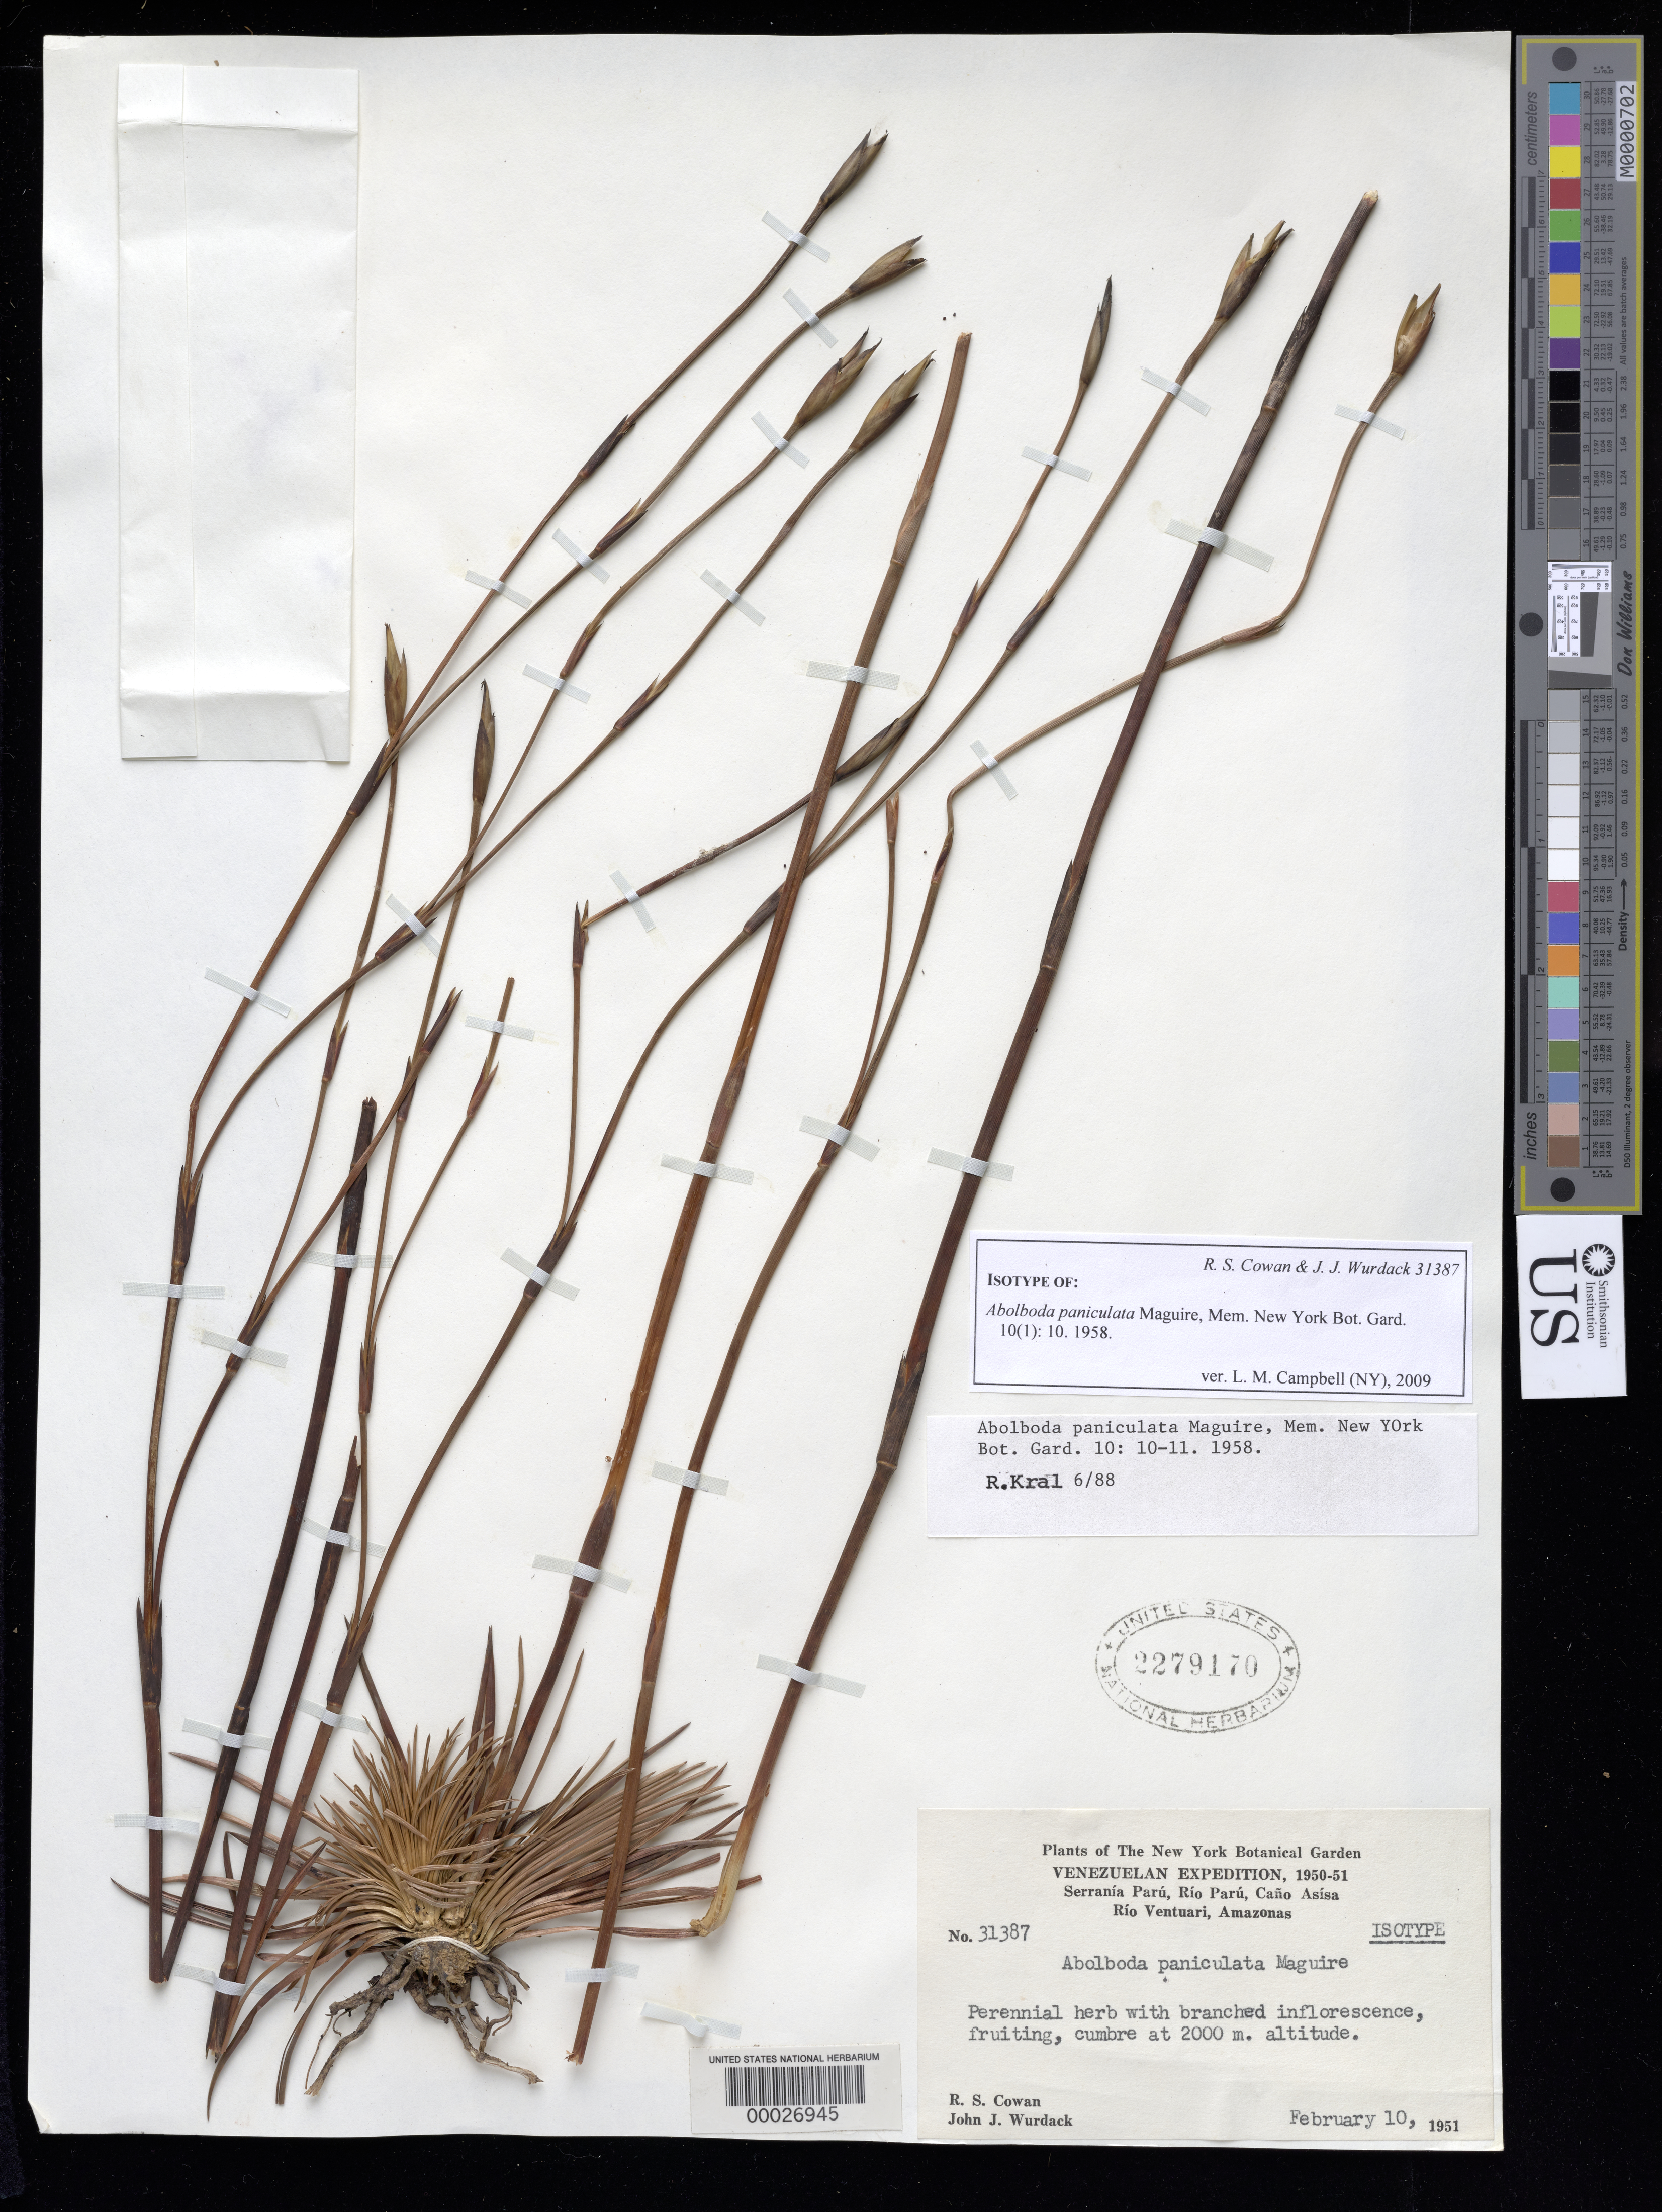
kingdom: Plantae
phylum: Tracheophyta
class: Liliopsida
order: Poales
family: Xyridaceae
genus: Abolboda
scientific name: Abolboda paniculata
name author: Maguire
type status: Isotype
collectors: R. S. Cowan & J. J. Wurdack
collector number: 31387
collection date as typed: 10 Feb 1951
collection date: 1951-02-10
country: Venezuela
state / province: Amazonas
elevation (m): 2000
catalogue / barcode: US 2279170